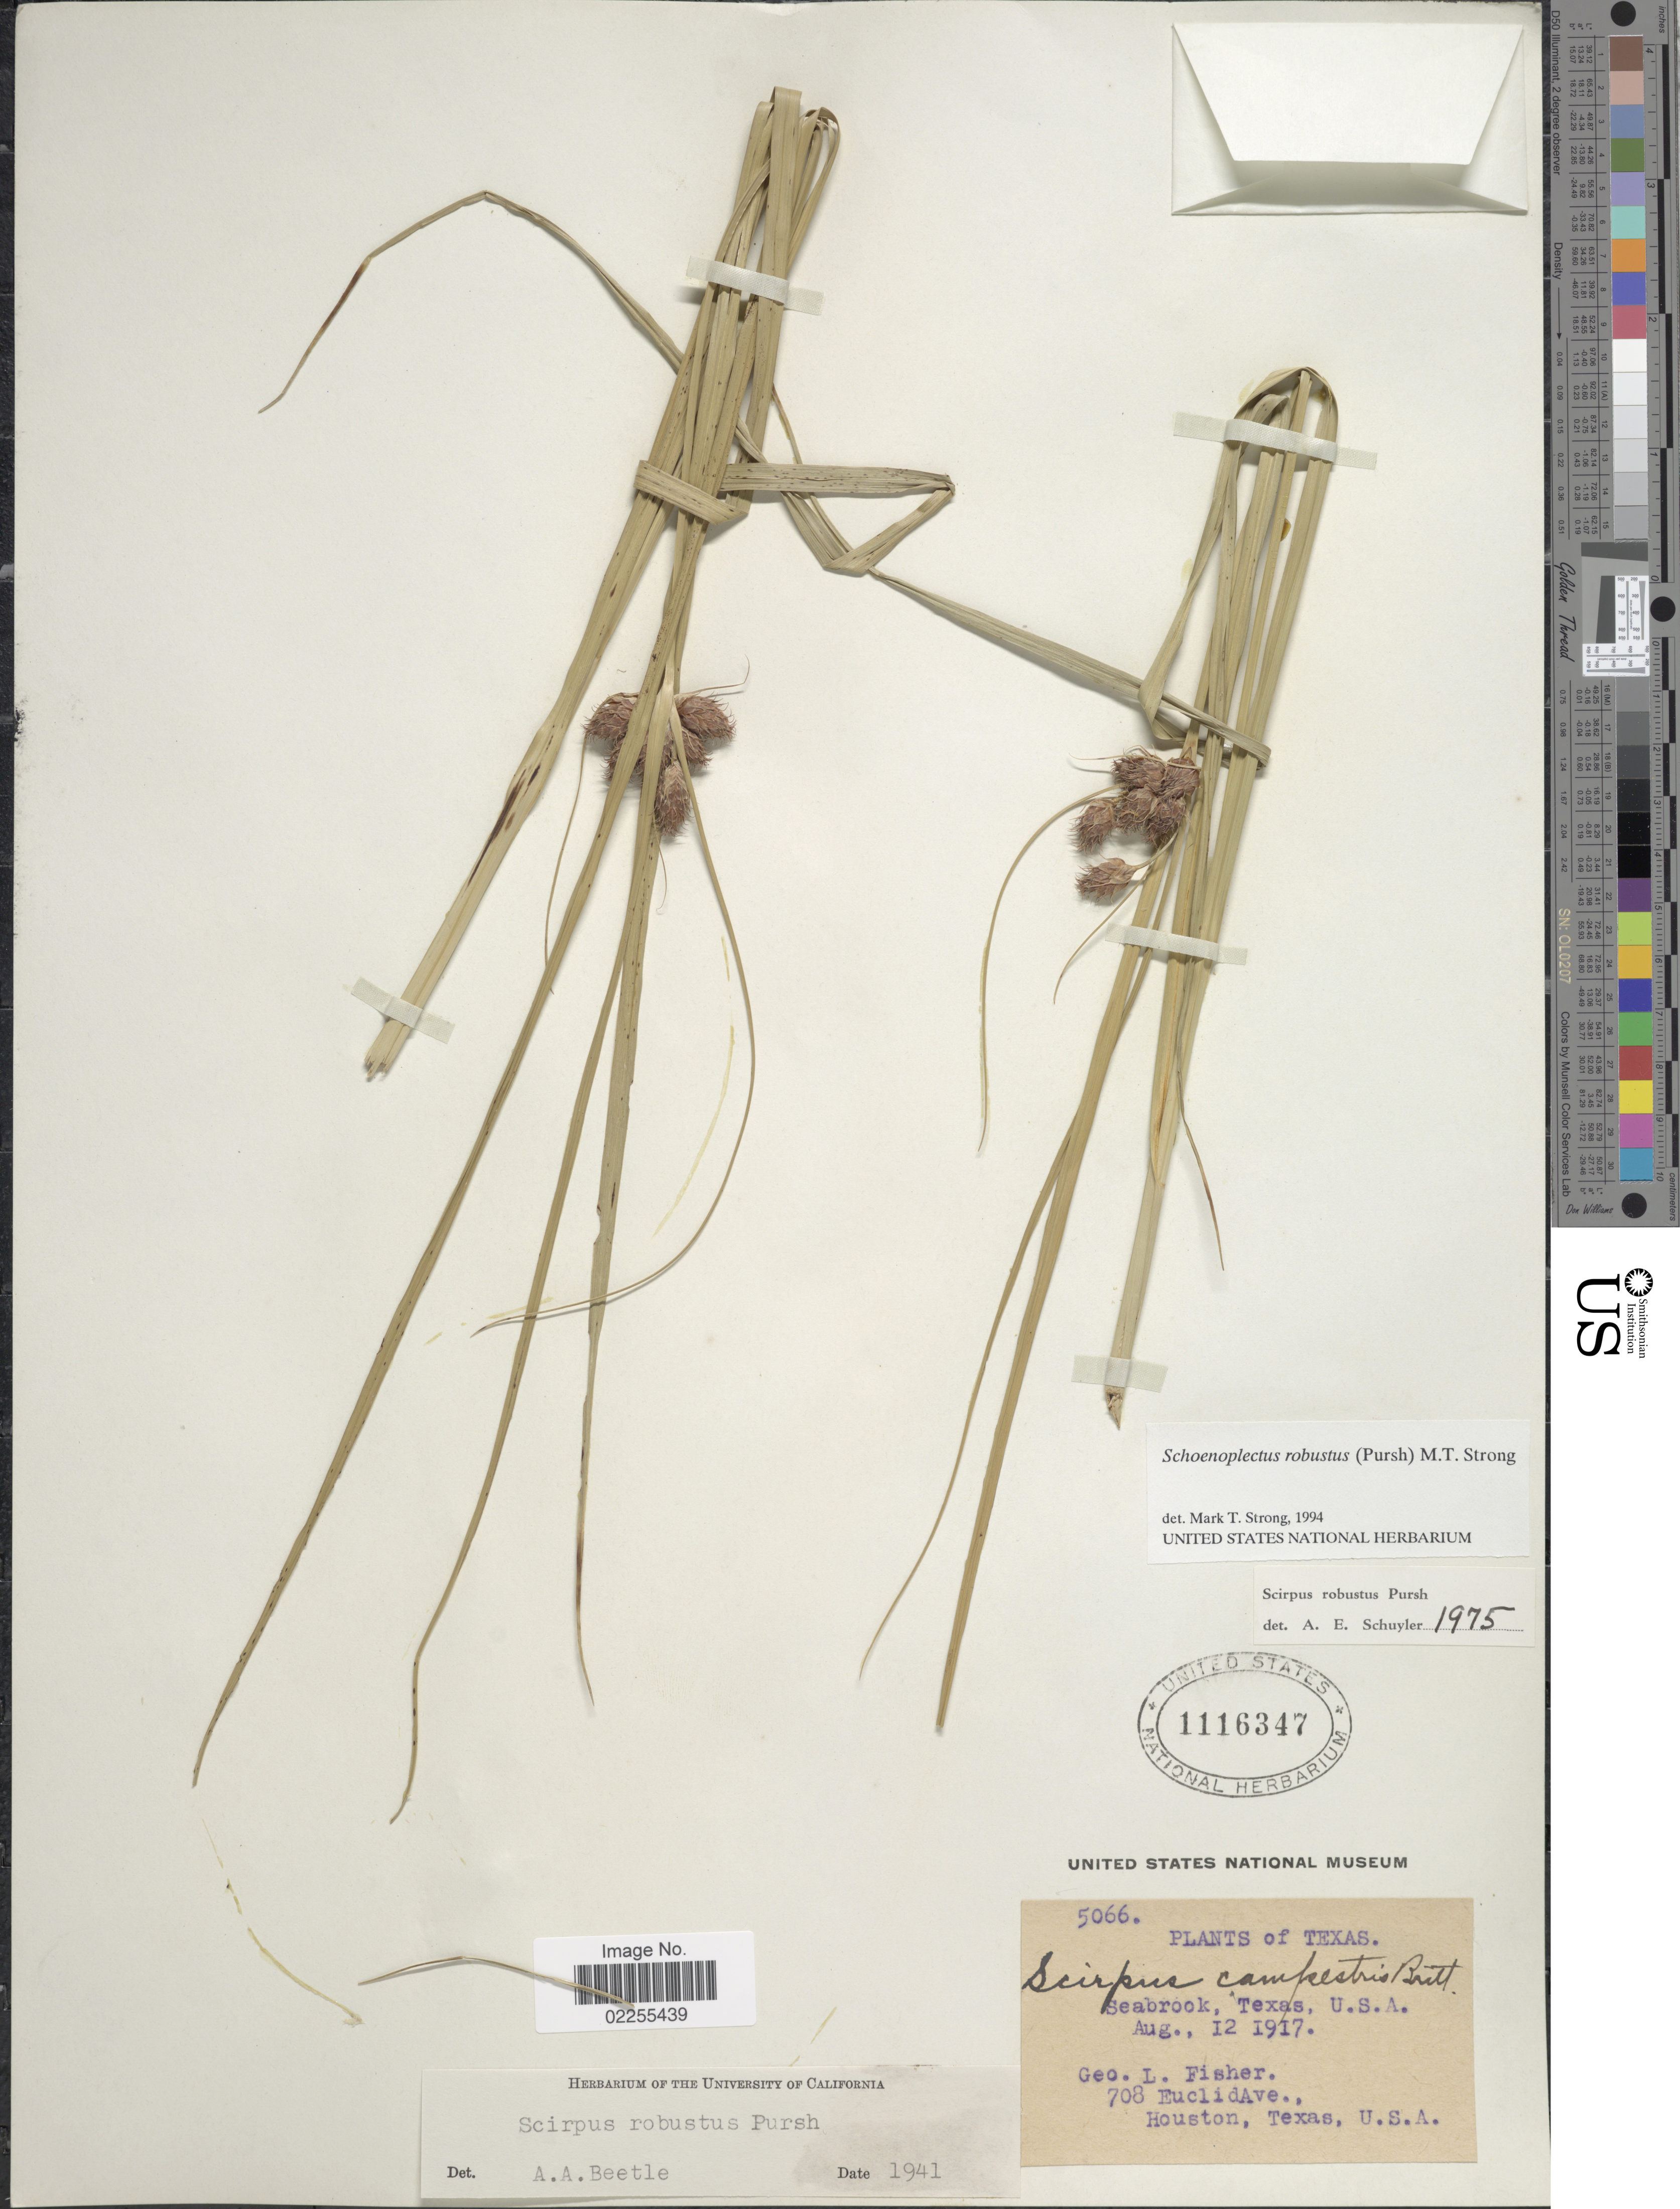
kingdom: Plantae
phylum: Tracheophyta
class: Liliopsida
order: Poales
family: Cyperaceae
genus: Bolboschoenus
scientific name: Bolboschoenus robustus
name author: (Pursh) Soják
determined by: Strong, M. T., (US), Smithsonian Institution - National Museum of Natural History (UNITED STATES)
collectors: G. L. Fisher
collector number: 5066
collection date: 1917-08-12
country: United States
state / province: Texas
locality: Seabrook.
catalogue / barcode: US 1116347